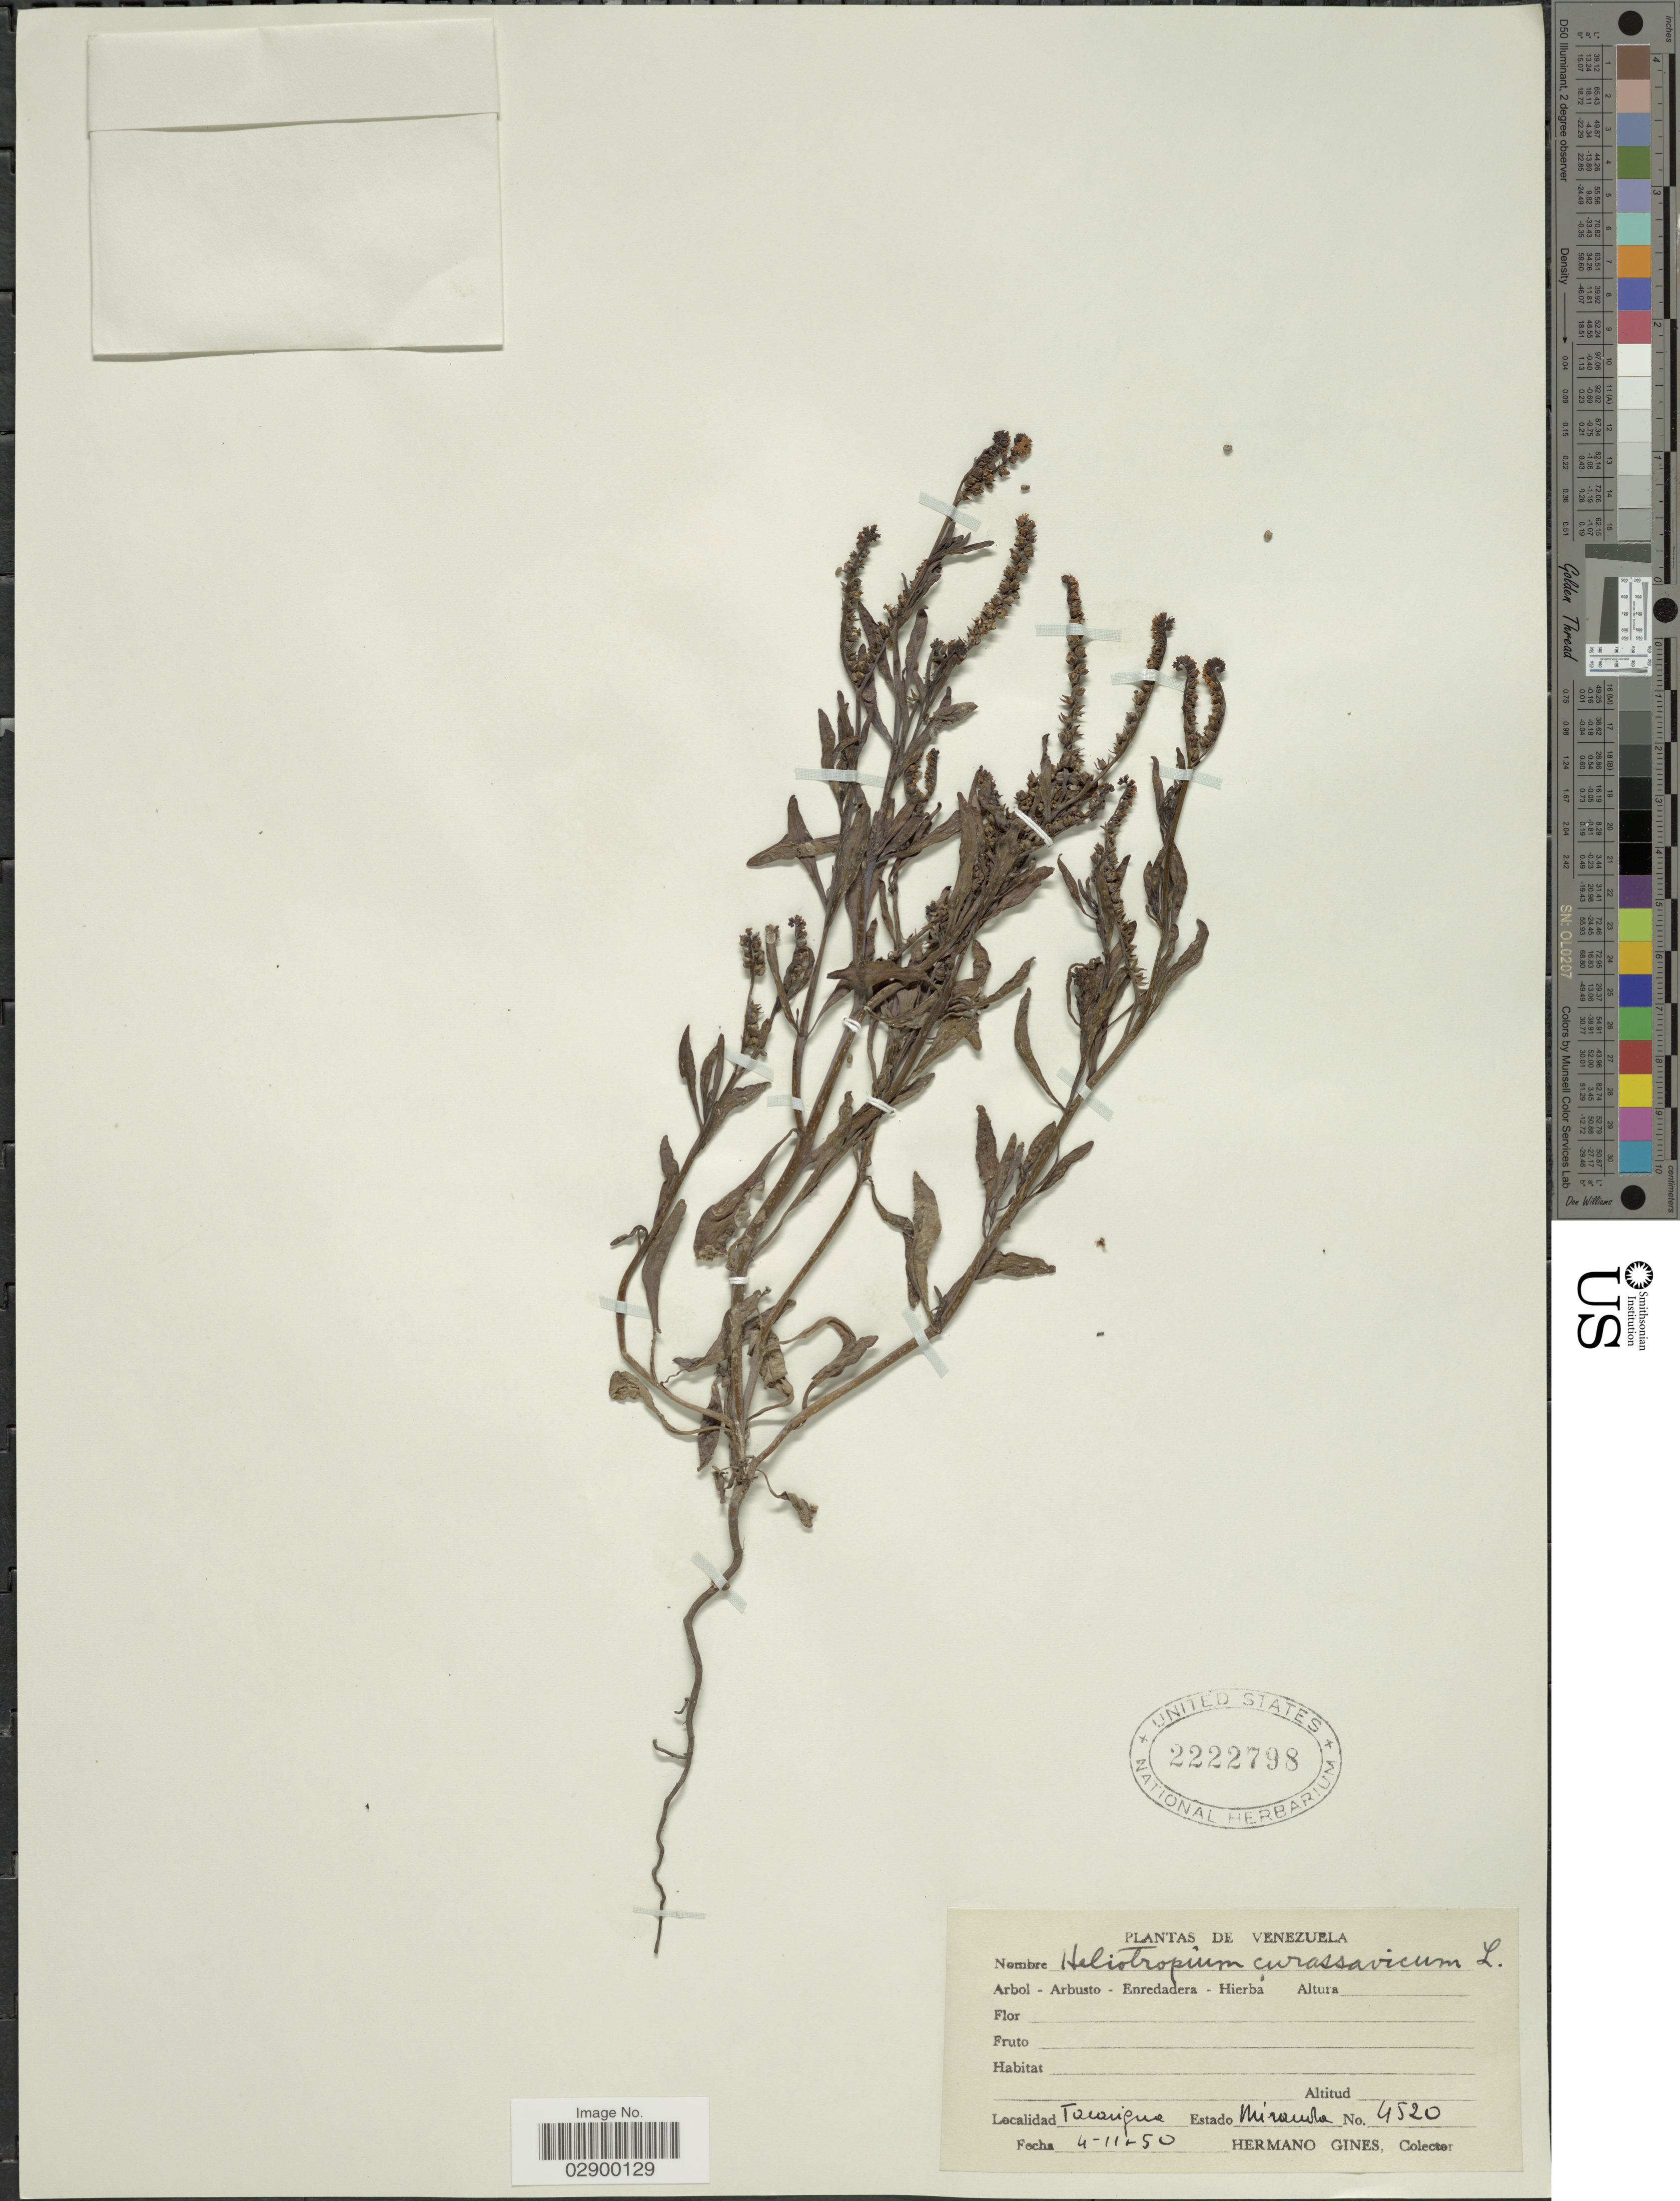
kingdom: Plantae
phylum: Tracheophyta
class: Magnoliopsida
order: Boraginales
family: Heliotropiaceae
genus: Heliotropium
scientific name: Heliotropium curassavicum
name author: L.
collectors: Bro. Gines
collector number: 4520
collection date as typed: Transcribed d/m/y: 4/11/50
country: Venezuela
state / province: Miranda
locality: Tacarigua.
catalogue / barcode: US 2222798